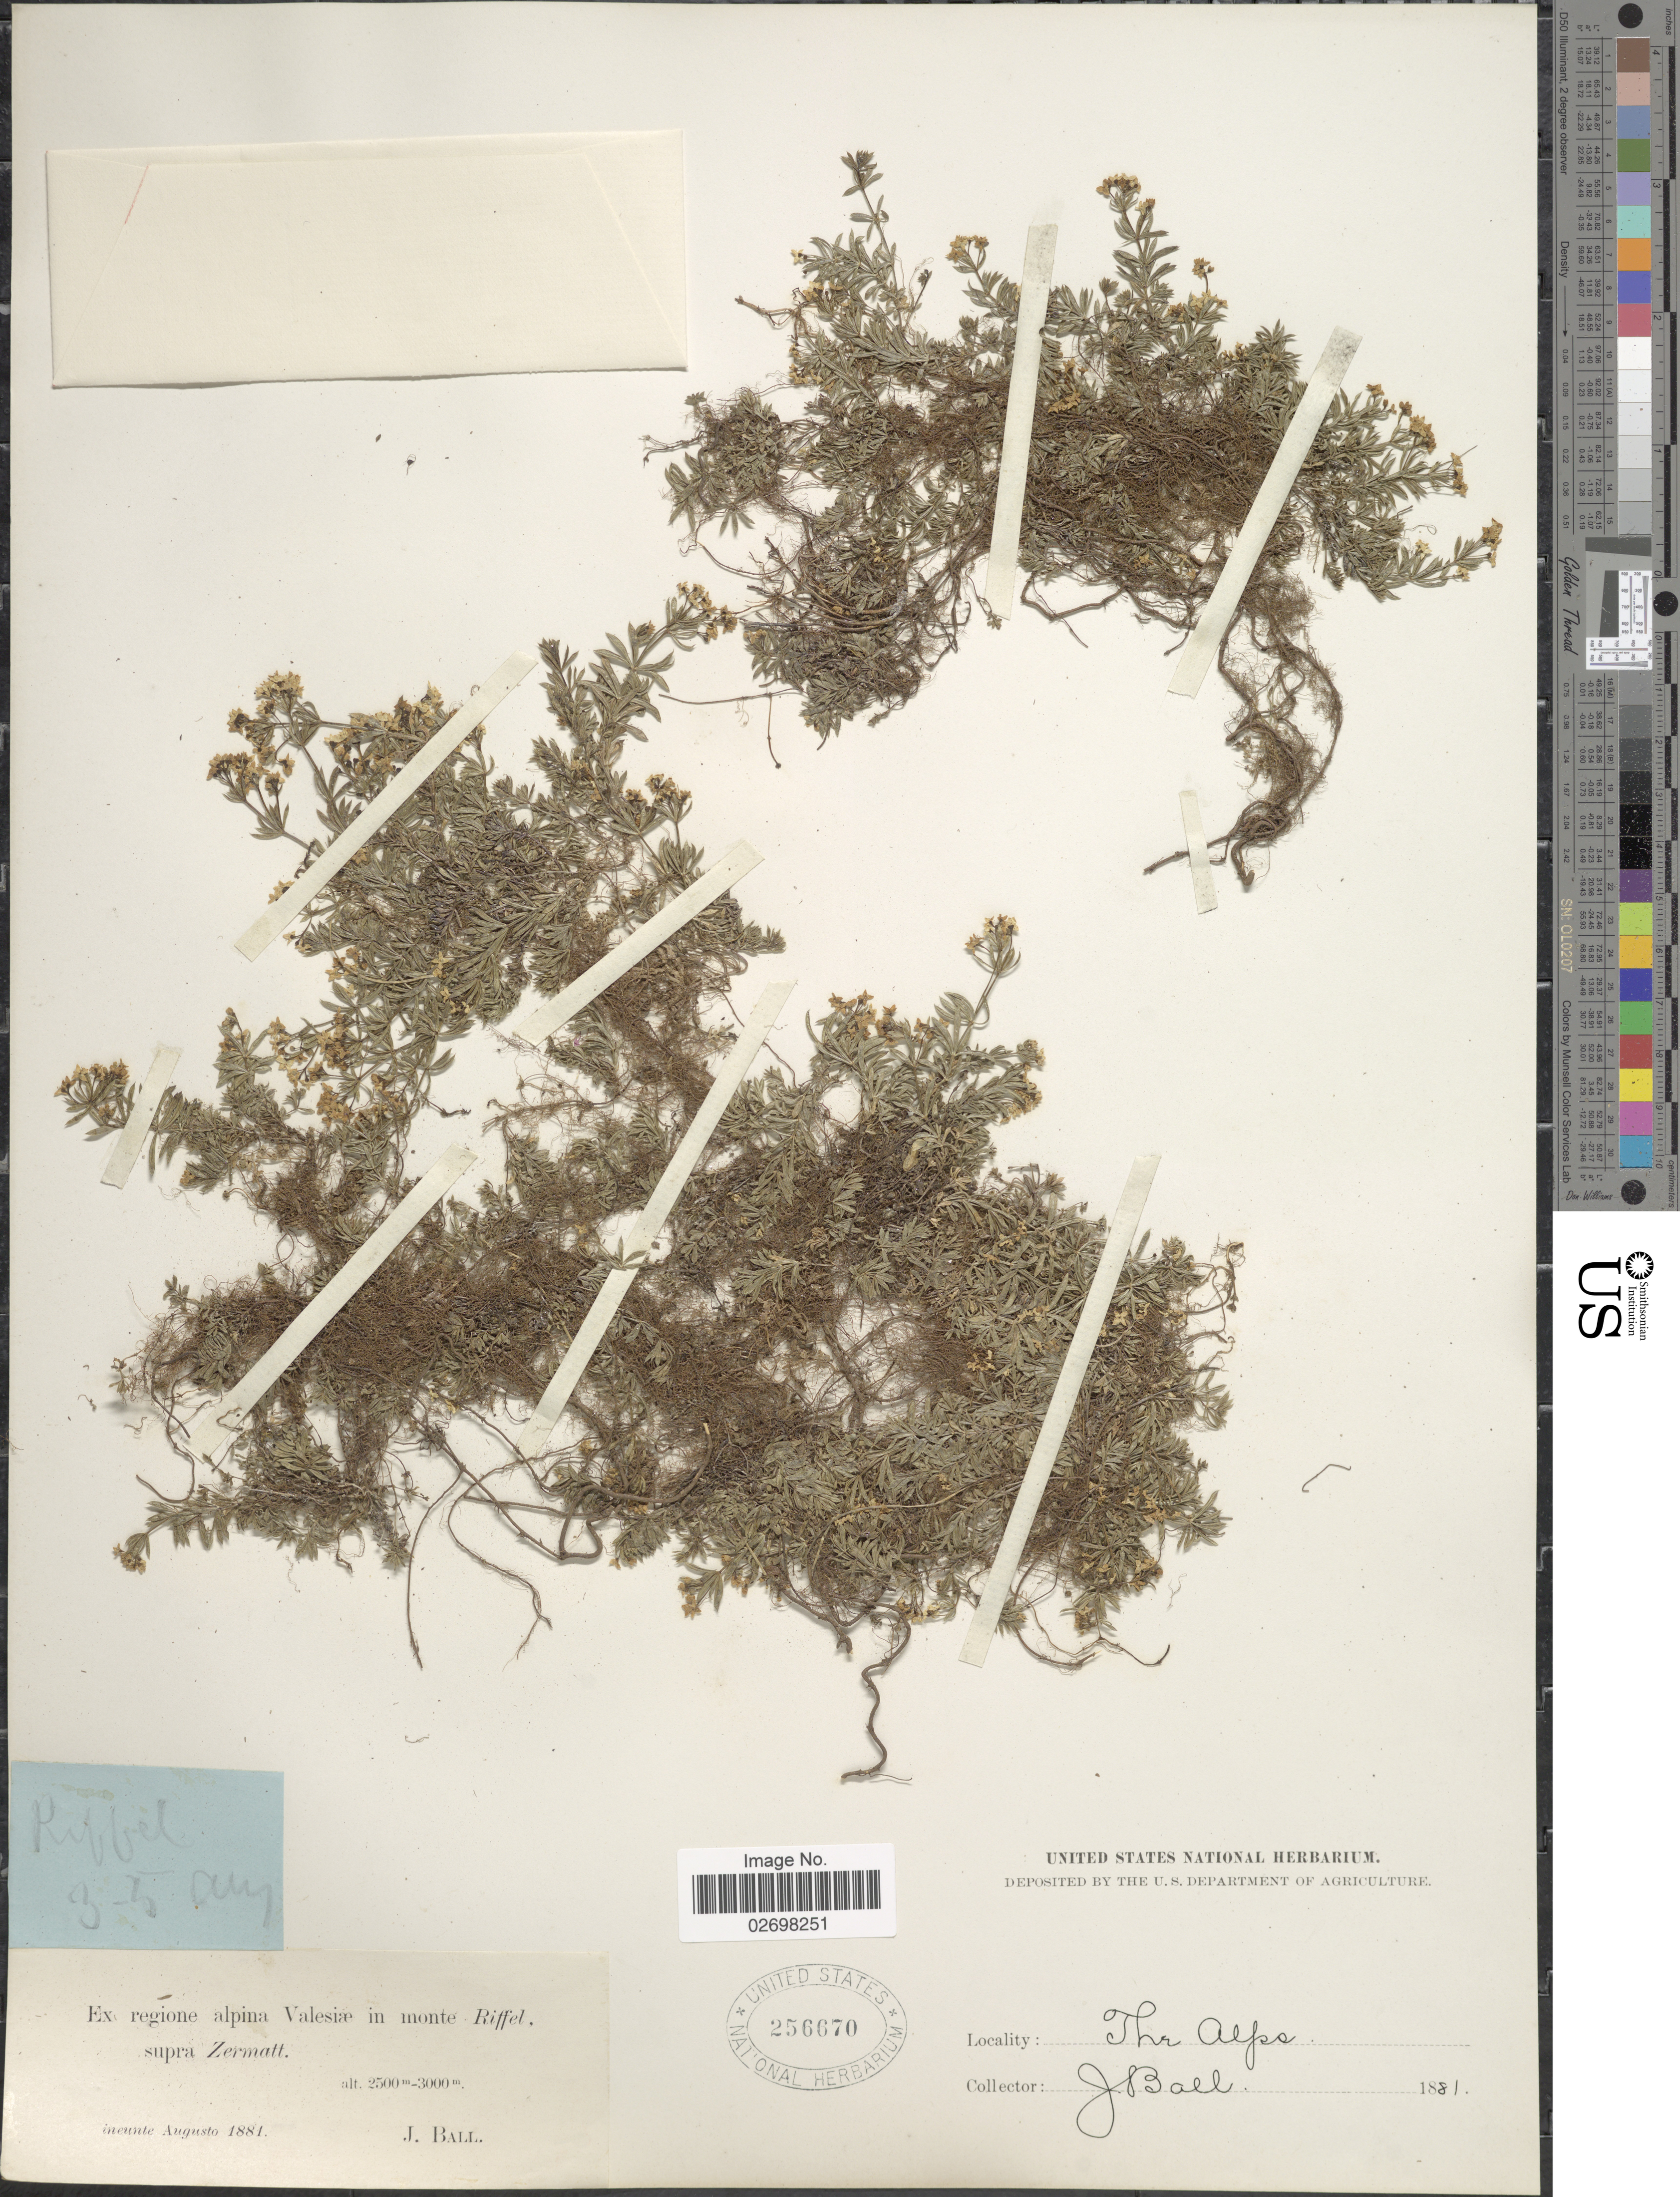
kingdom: Plantae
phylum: Tracheophyta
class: Magnoliopsida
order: Gentianales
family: Rubiaceae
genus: Galium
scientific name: Galium sp.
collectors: J. Ball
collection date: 1881-08-03/1881-08-05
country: Switzerland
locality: Regione alpina Valesiæ in monte Riffel supra Zermatt, The Alps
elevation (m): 2500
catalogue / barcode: US 256670